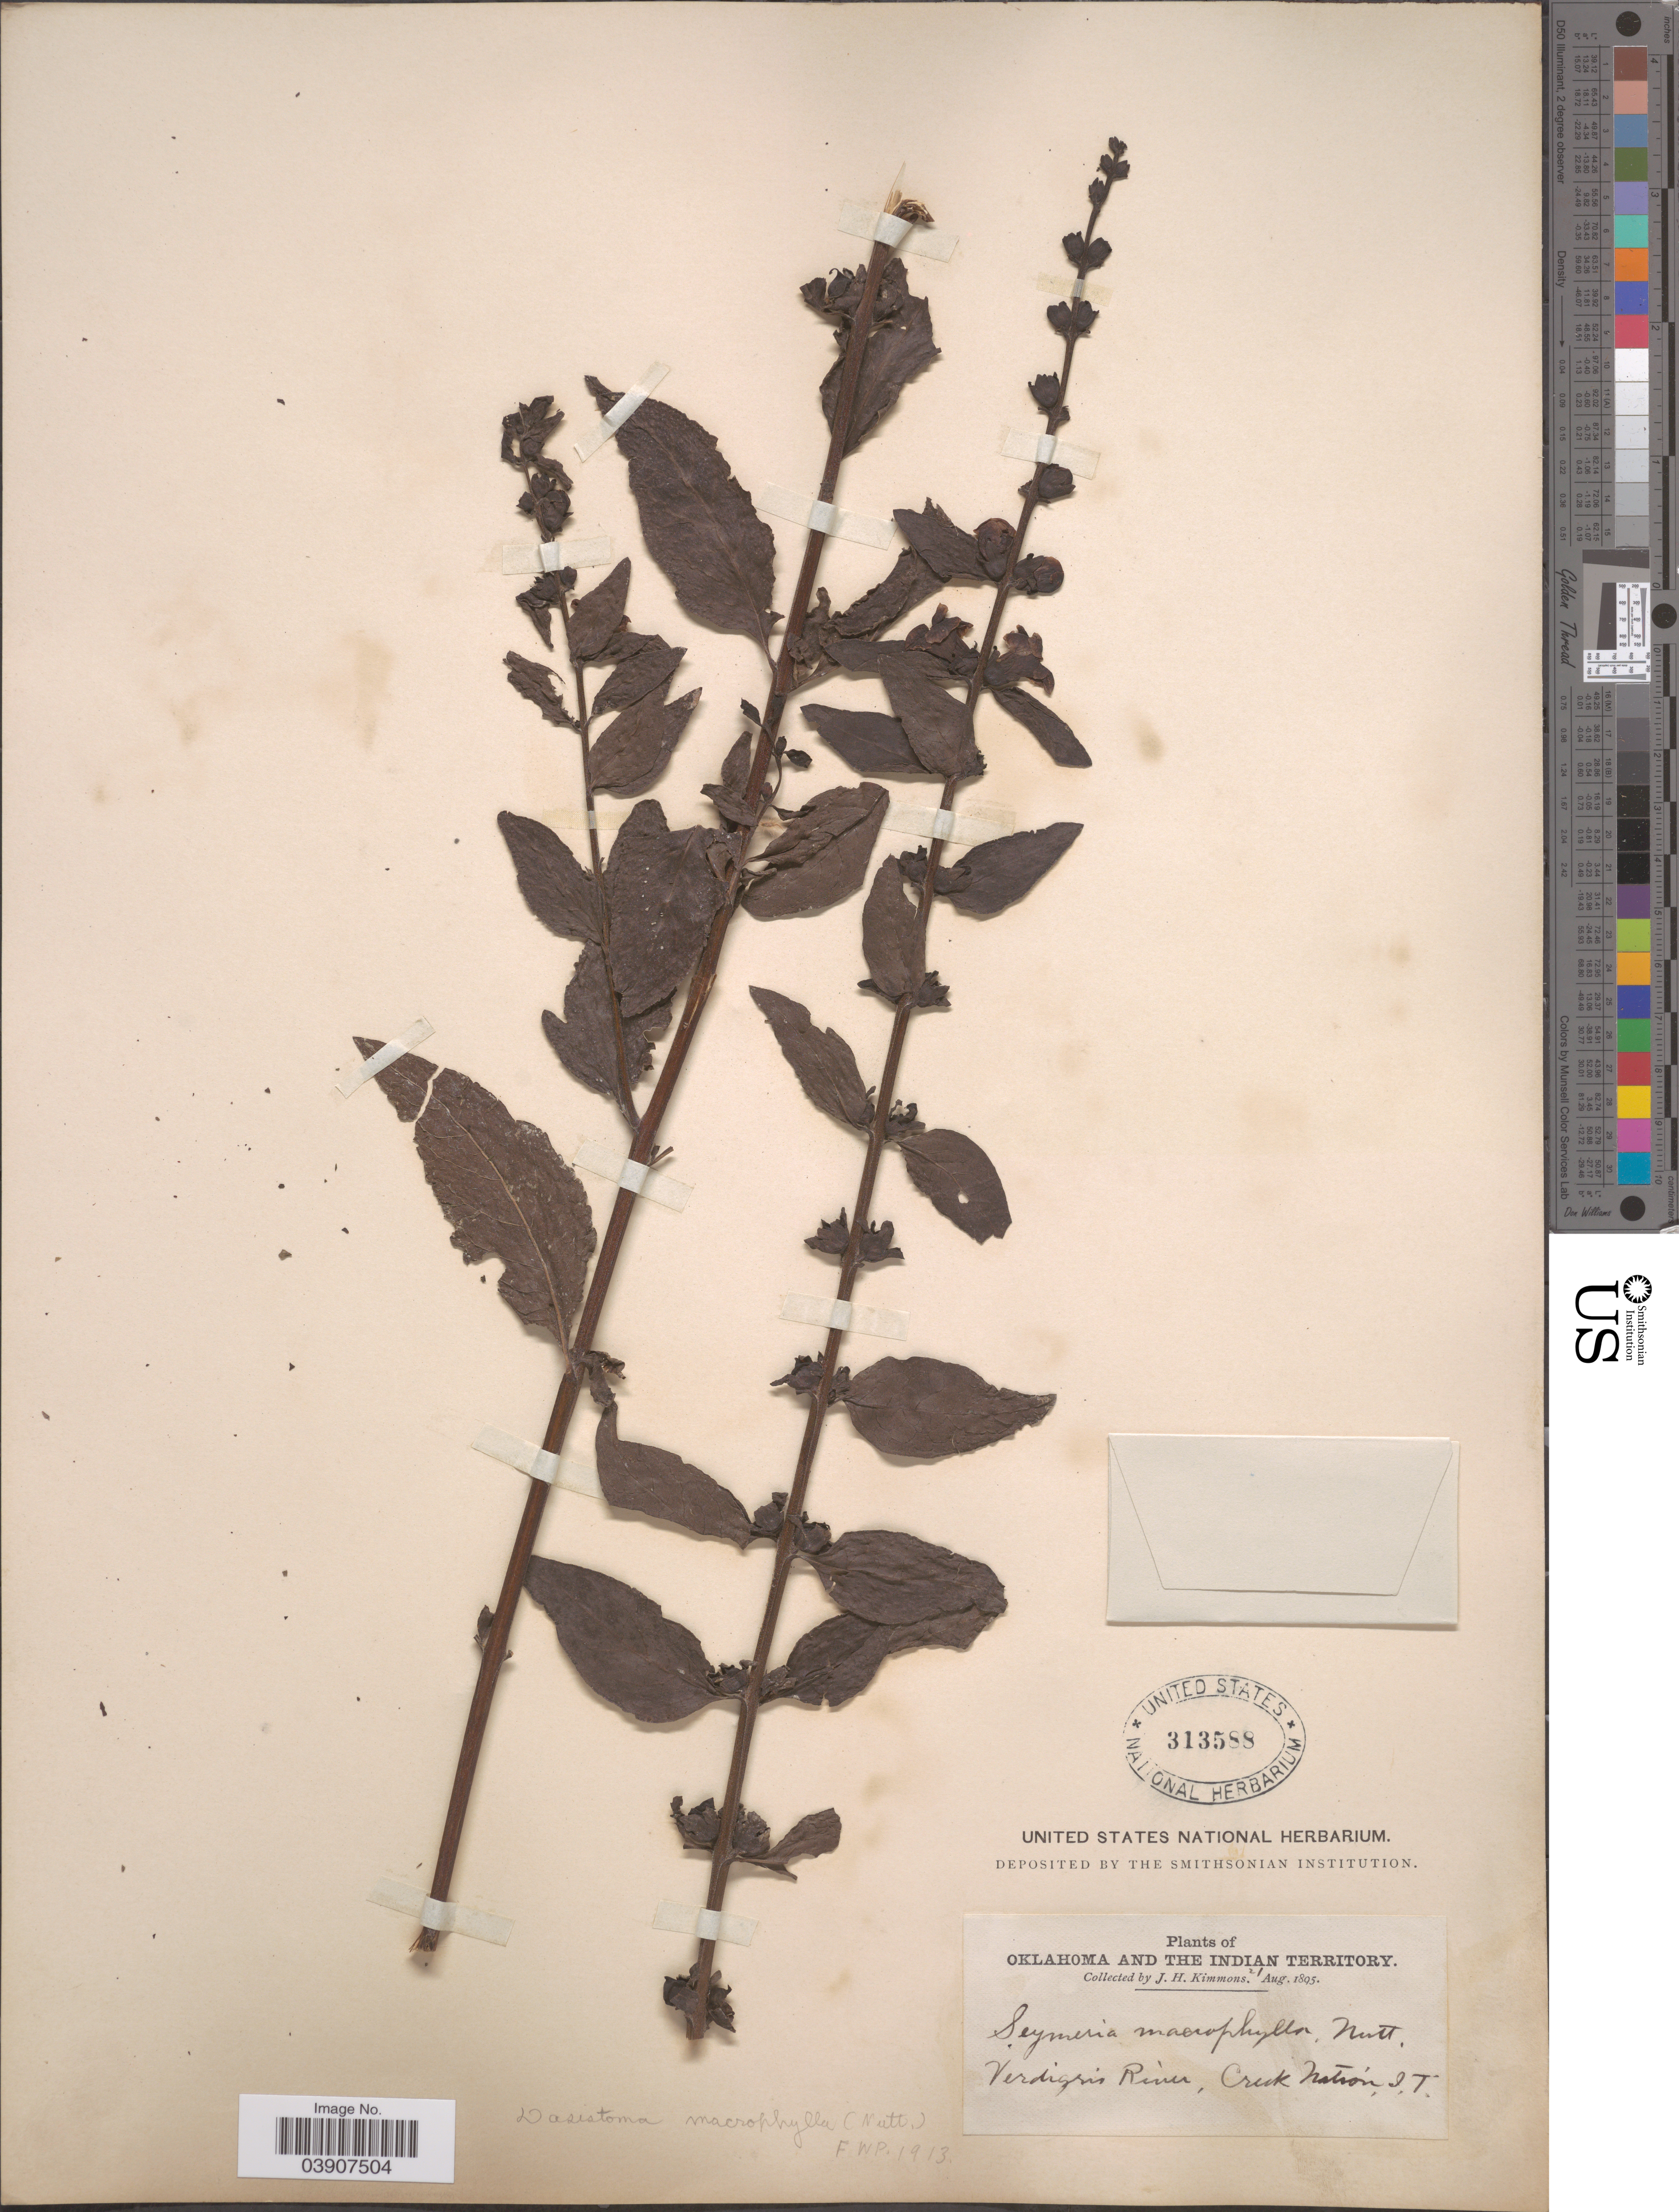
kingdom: Plantae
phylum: Tracheophyta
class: Magnoliopsida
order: Lamiales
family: Orobanchaceae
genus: Dasistoma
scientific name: Dasistoma macrophylla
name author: (Nutt.) Raf.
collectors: J. Kimmons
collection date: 1895-08-21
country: United States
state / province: Oklahoma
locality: The Indian Territory. Verdigris River, Creek Nation, I. T.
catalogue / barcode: US 313588